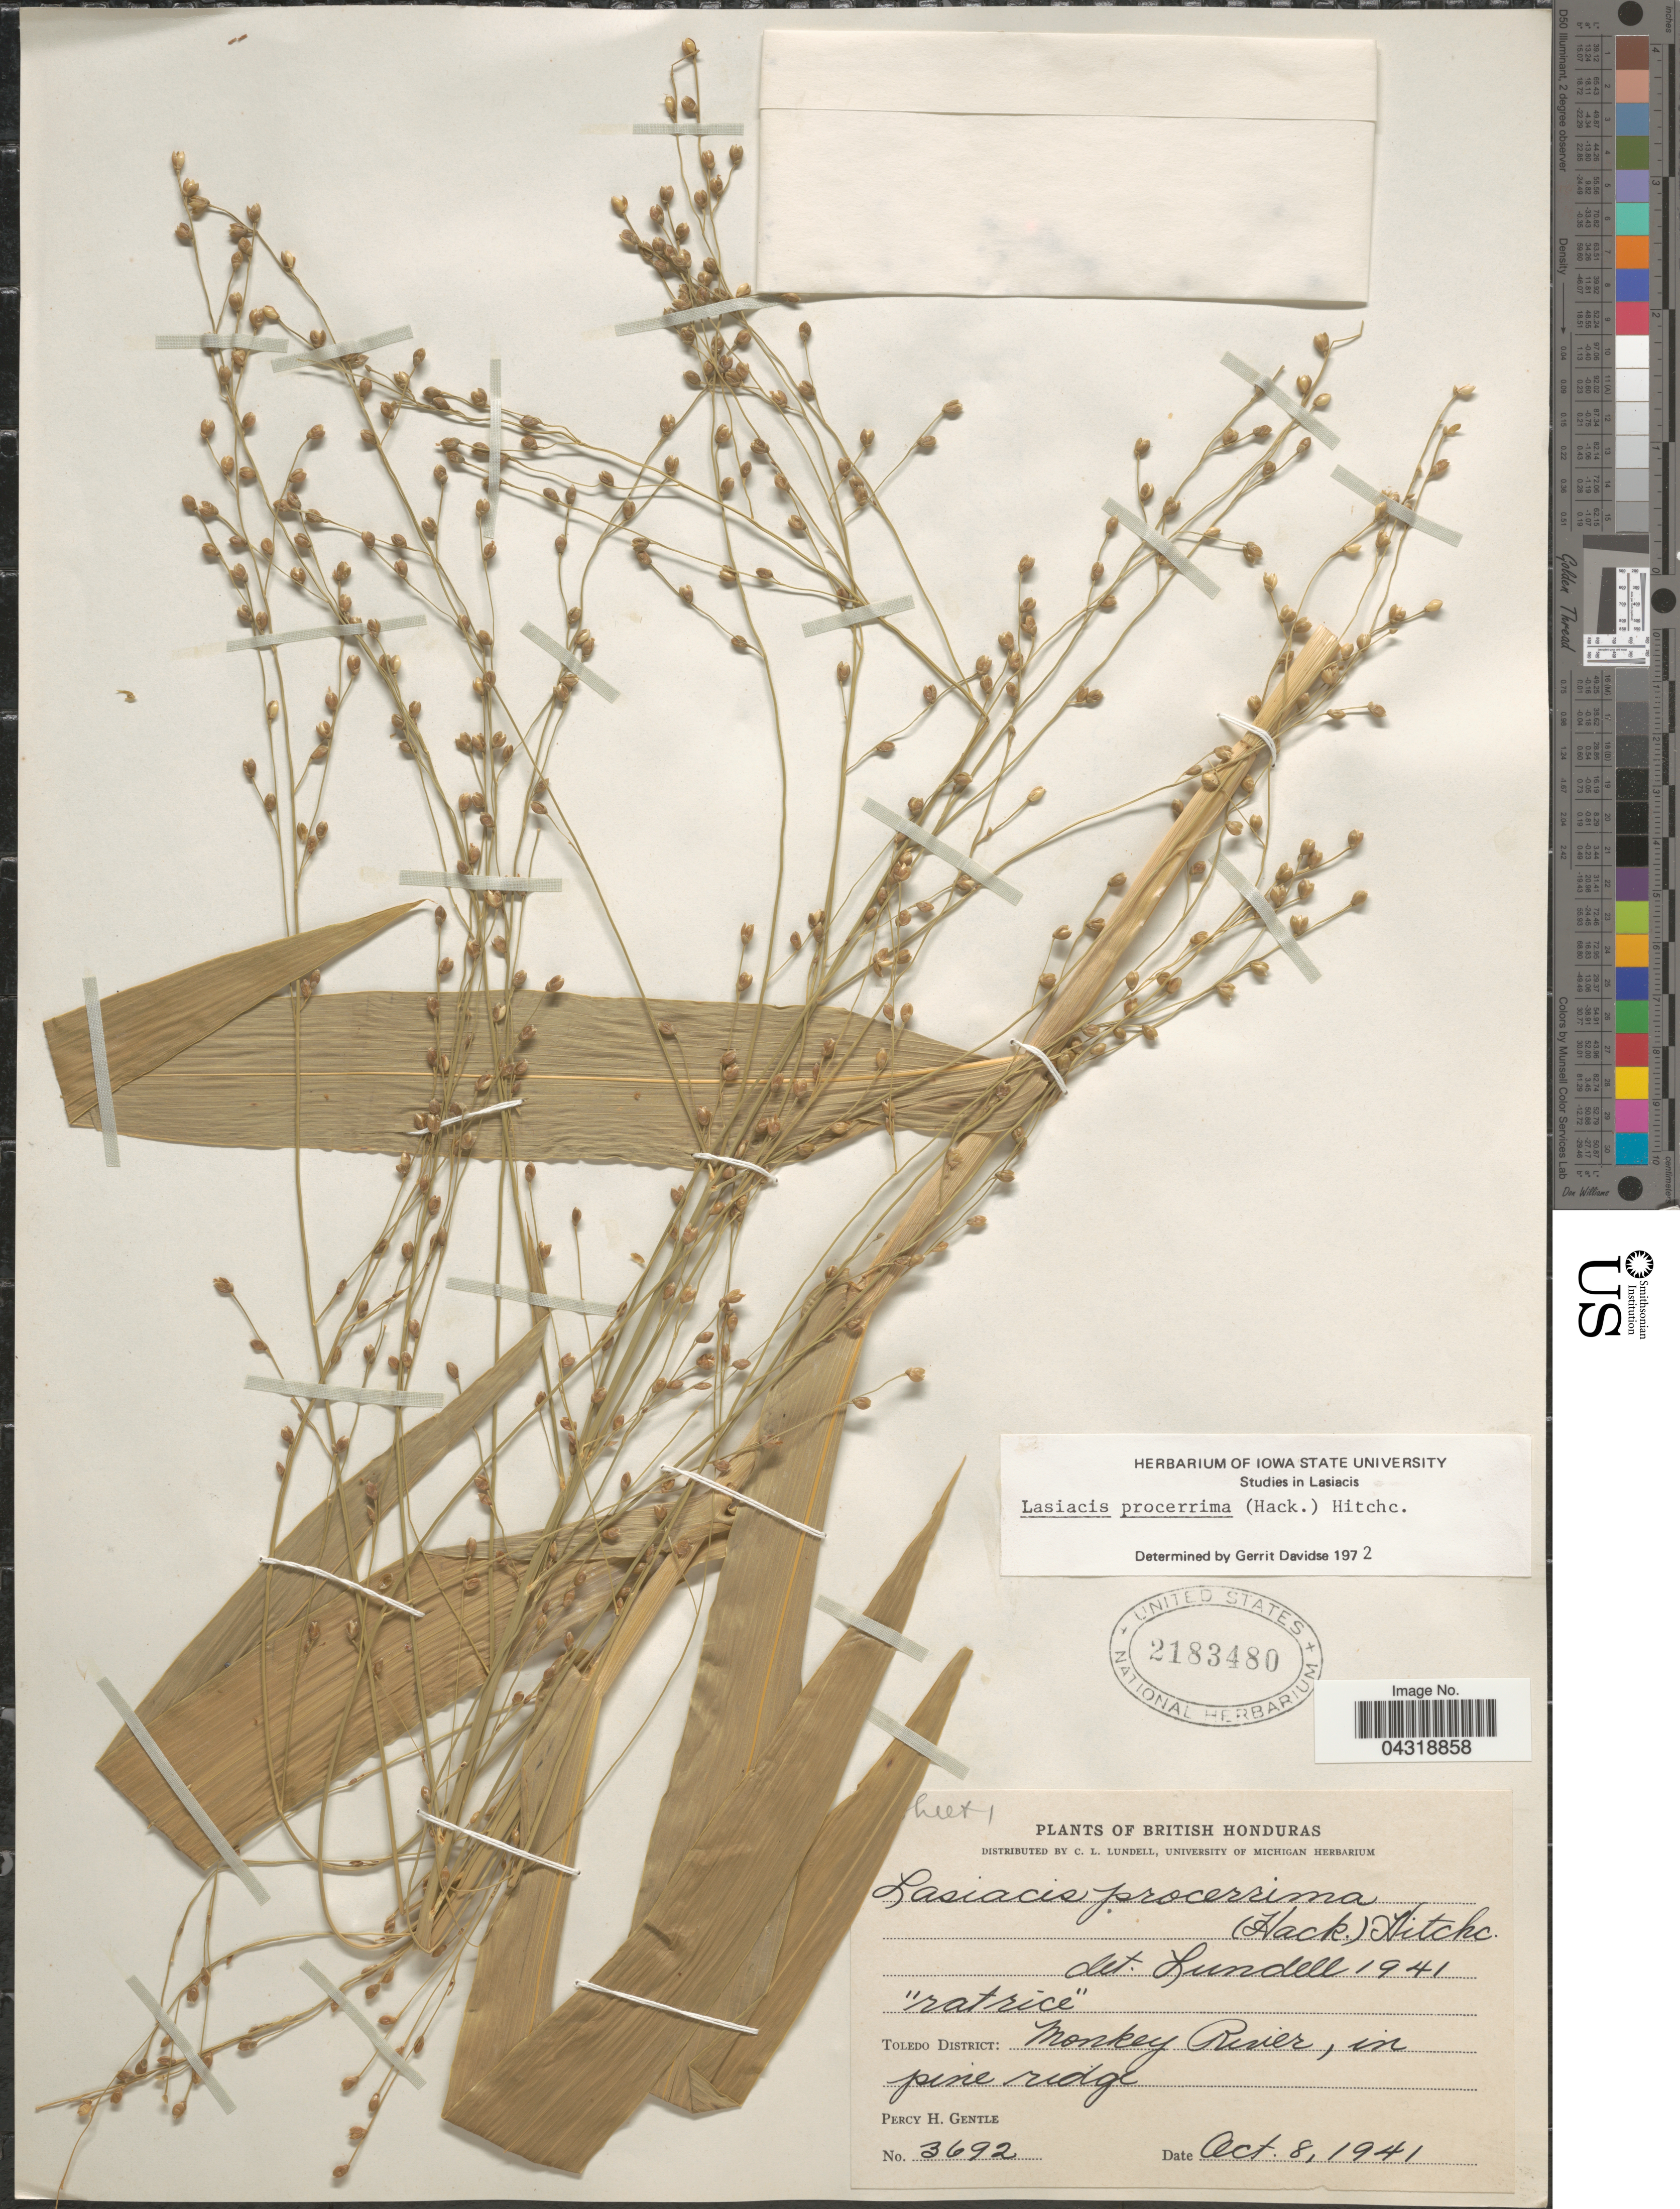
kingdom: Plantae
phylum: Tracheophyta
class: Liliopsida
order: Poales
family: Poaceae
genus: Lasiacis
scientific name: Lasiacis procerrima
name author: (Hack.) Hitchc.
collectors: P. H. Gentle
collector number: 3692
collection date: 1941-10-08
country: Belize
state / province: Toledo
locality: British Honduras. Toledo District: Monkey River, in pine ridge.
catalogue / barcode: US 2183480